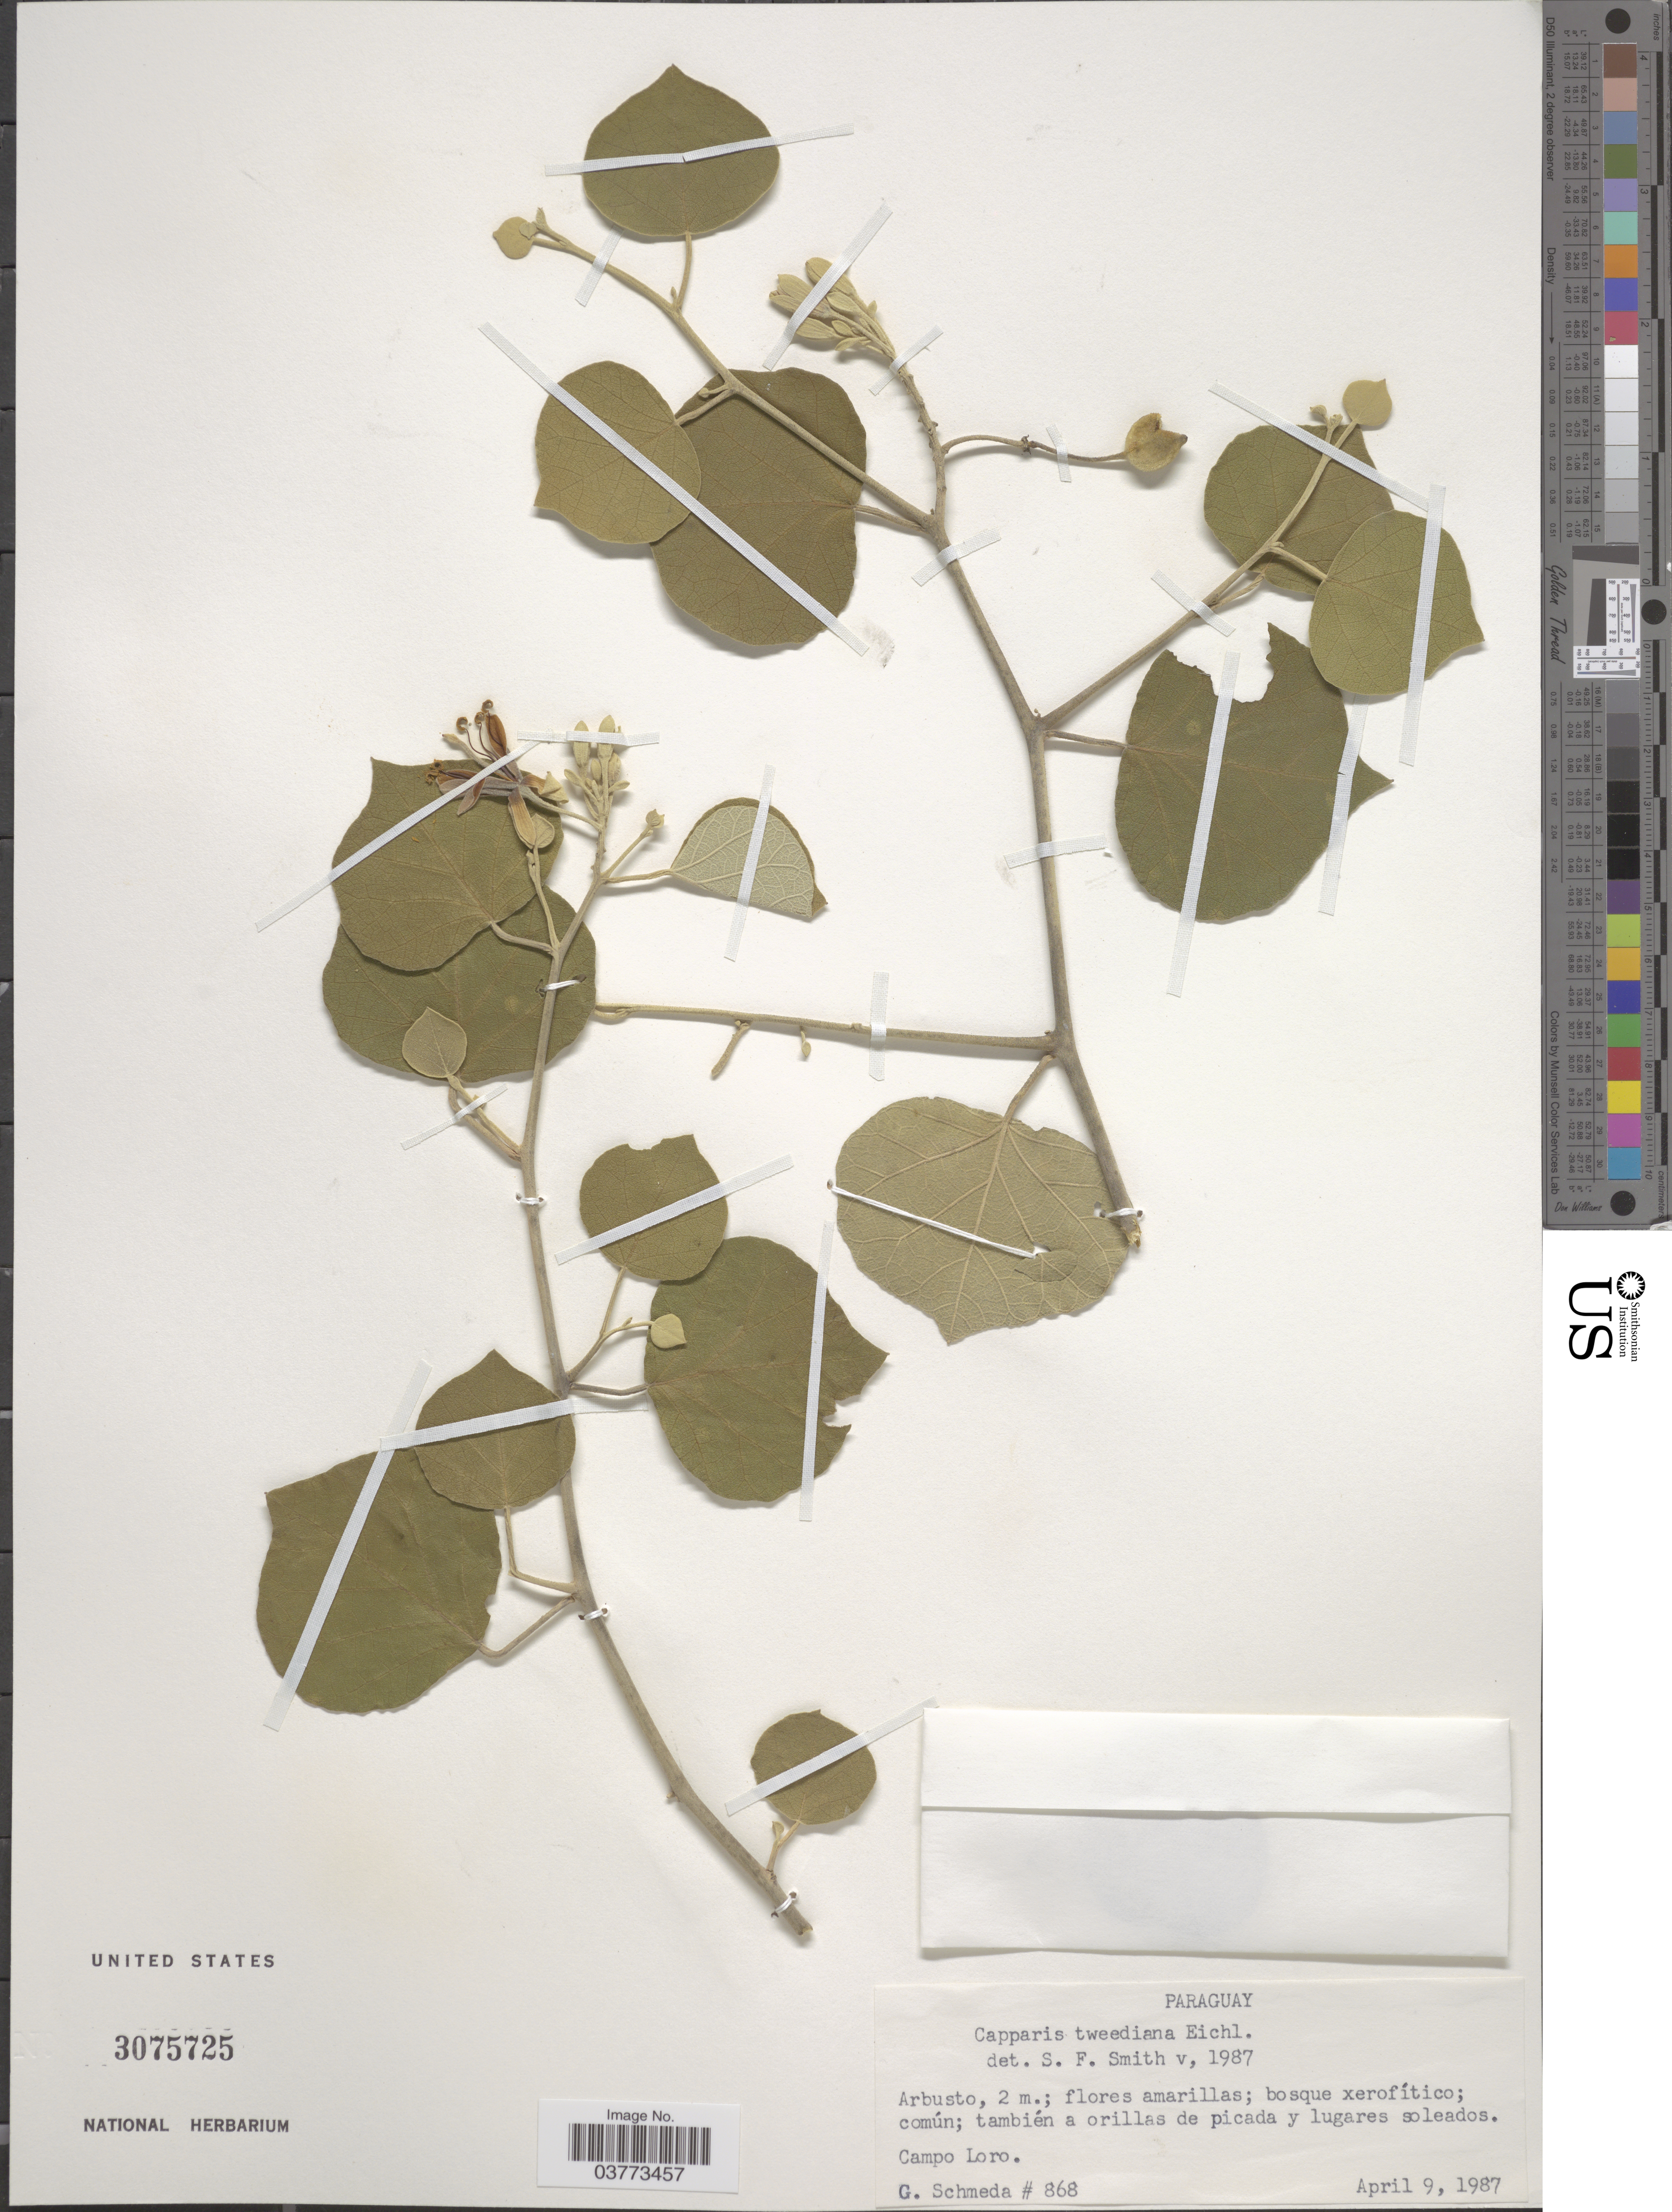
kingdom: Plantae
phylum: Tracheophyta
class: Magnoliopsida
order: Brassicales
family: Capparaceae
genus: Capparicordis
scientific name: Capparicordis tweediana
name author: (Eichler) Iltis & Cornejo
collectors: G. Schmeda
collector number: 868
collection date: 1987-04-09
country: Paraguay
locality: Campo Loro.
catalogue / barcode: US 3075725